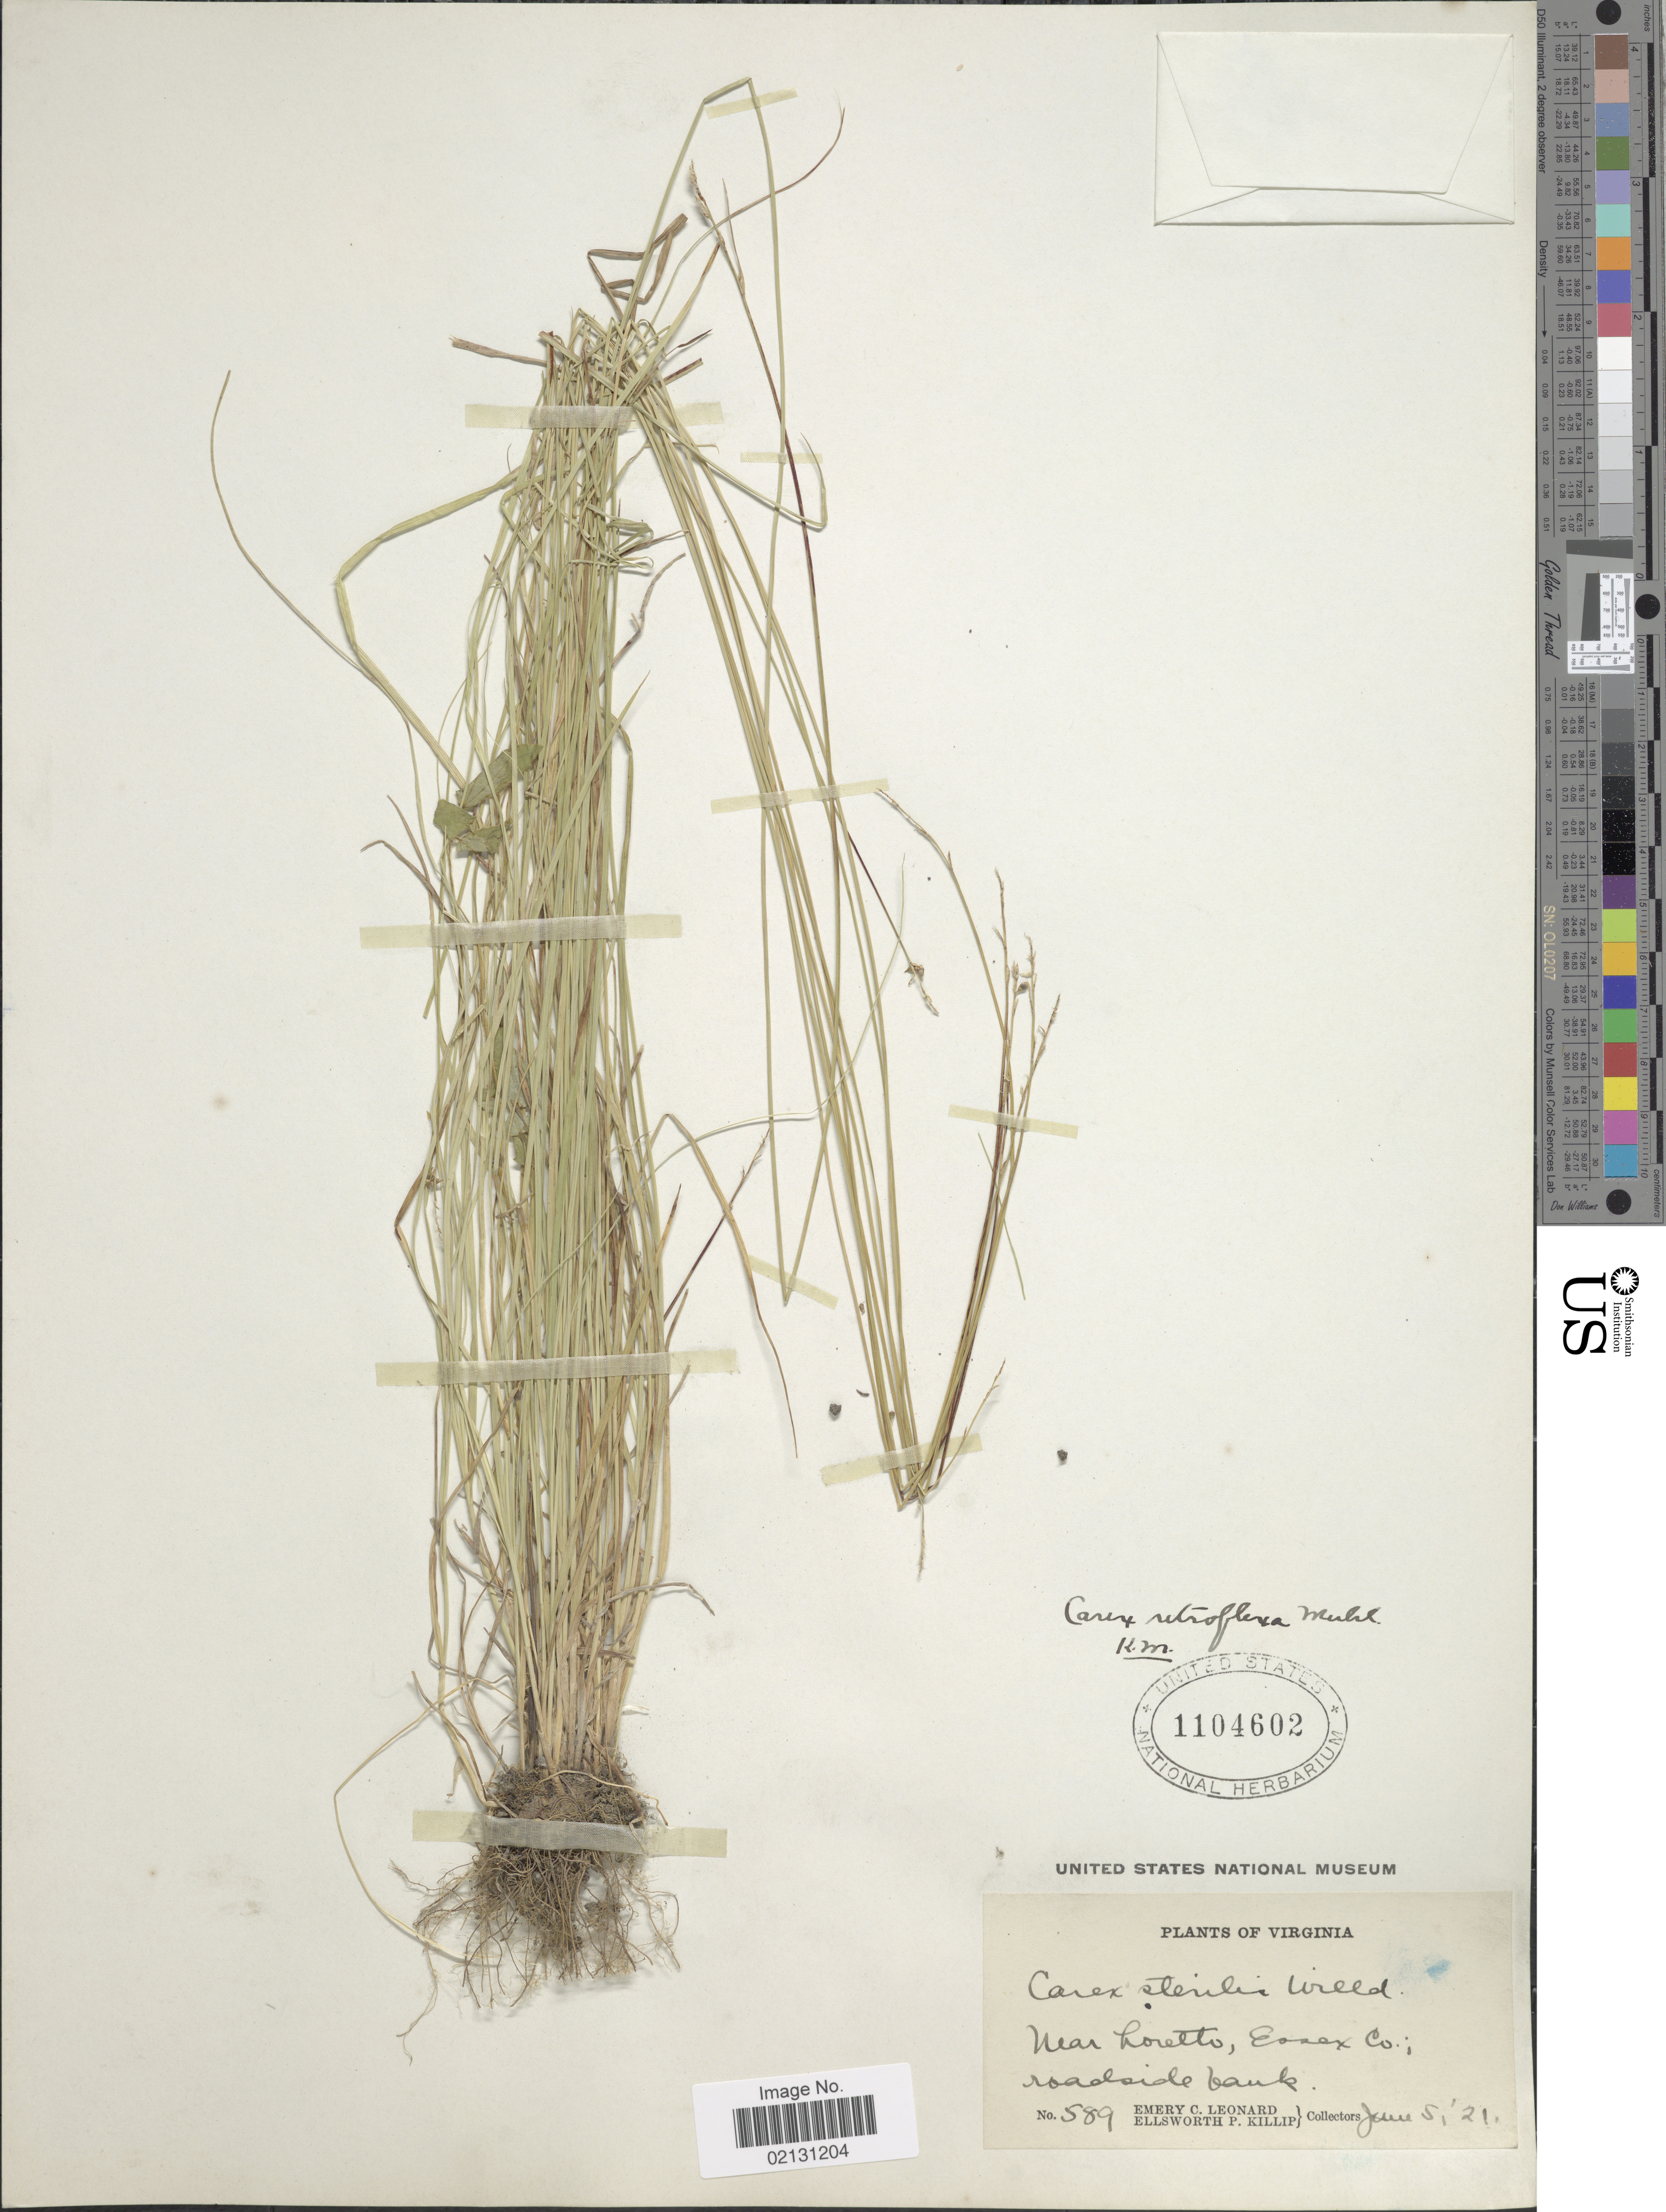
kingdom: Plantae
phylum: Tracheophyta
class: Liliopsida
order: Poales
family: Cyperaceae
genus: Carex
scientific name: Carex retroflexa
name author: Muhl. ex Willd.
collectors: E. C. Leonard & E. P. Killip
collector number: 589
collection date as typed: Transcribed d/m/y: 5/6/21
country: United States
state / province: Virginia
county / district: Essex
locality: Near Loretto, Essex Co; roadside bank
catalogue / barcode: US 1104602